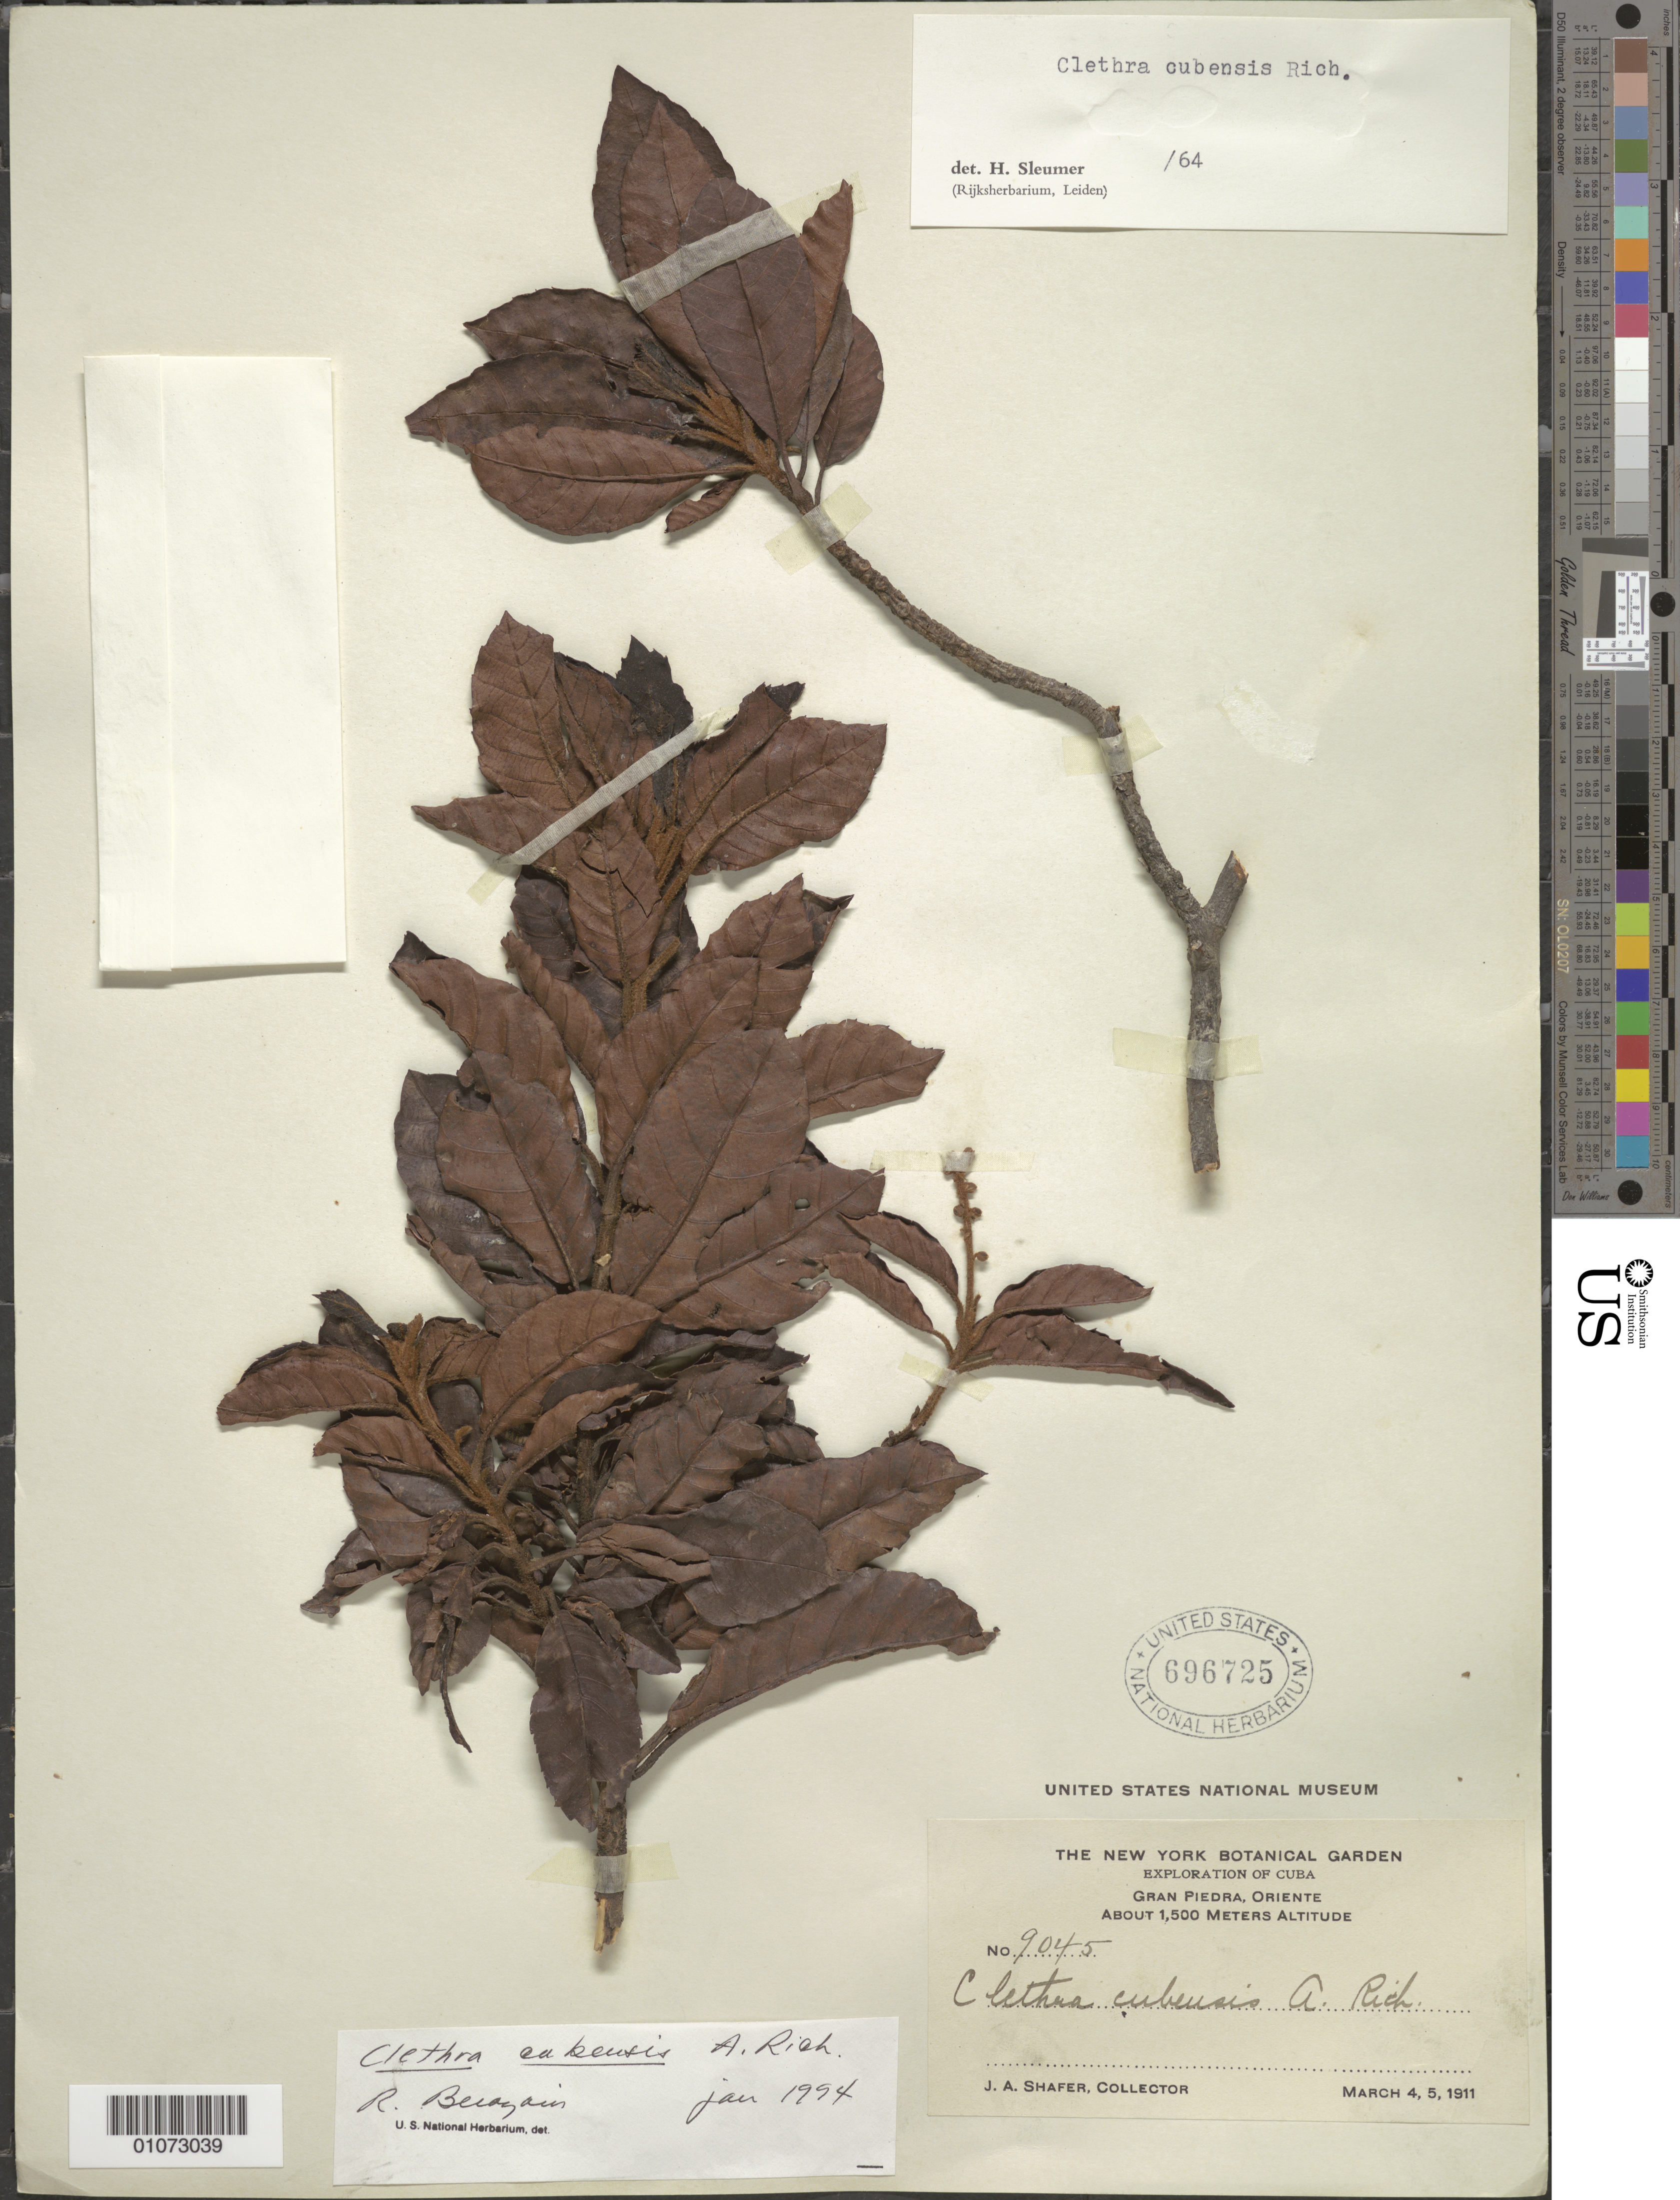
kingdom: Plantae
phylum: Tracheophyta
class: Magnoliopsida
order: Ericales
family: Clethraceae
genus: Clethra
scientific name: Clethra cubensis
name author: A. Rich.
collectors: J. A. Shafer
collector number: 9045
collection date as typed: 04 Mar 1911 and 05 Mar 1911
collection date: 1911-03-04,1911-03-05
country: Cuba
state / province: Oriente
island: Cuba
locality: Gran Piedra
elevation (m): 1500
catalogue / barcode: US 696725